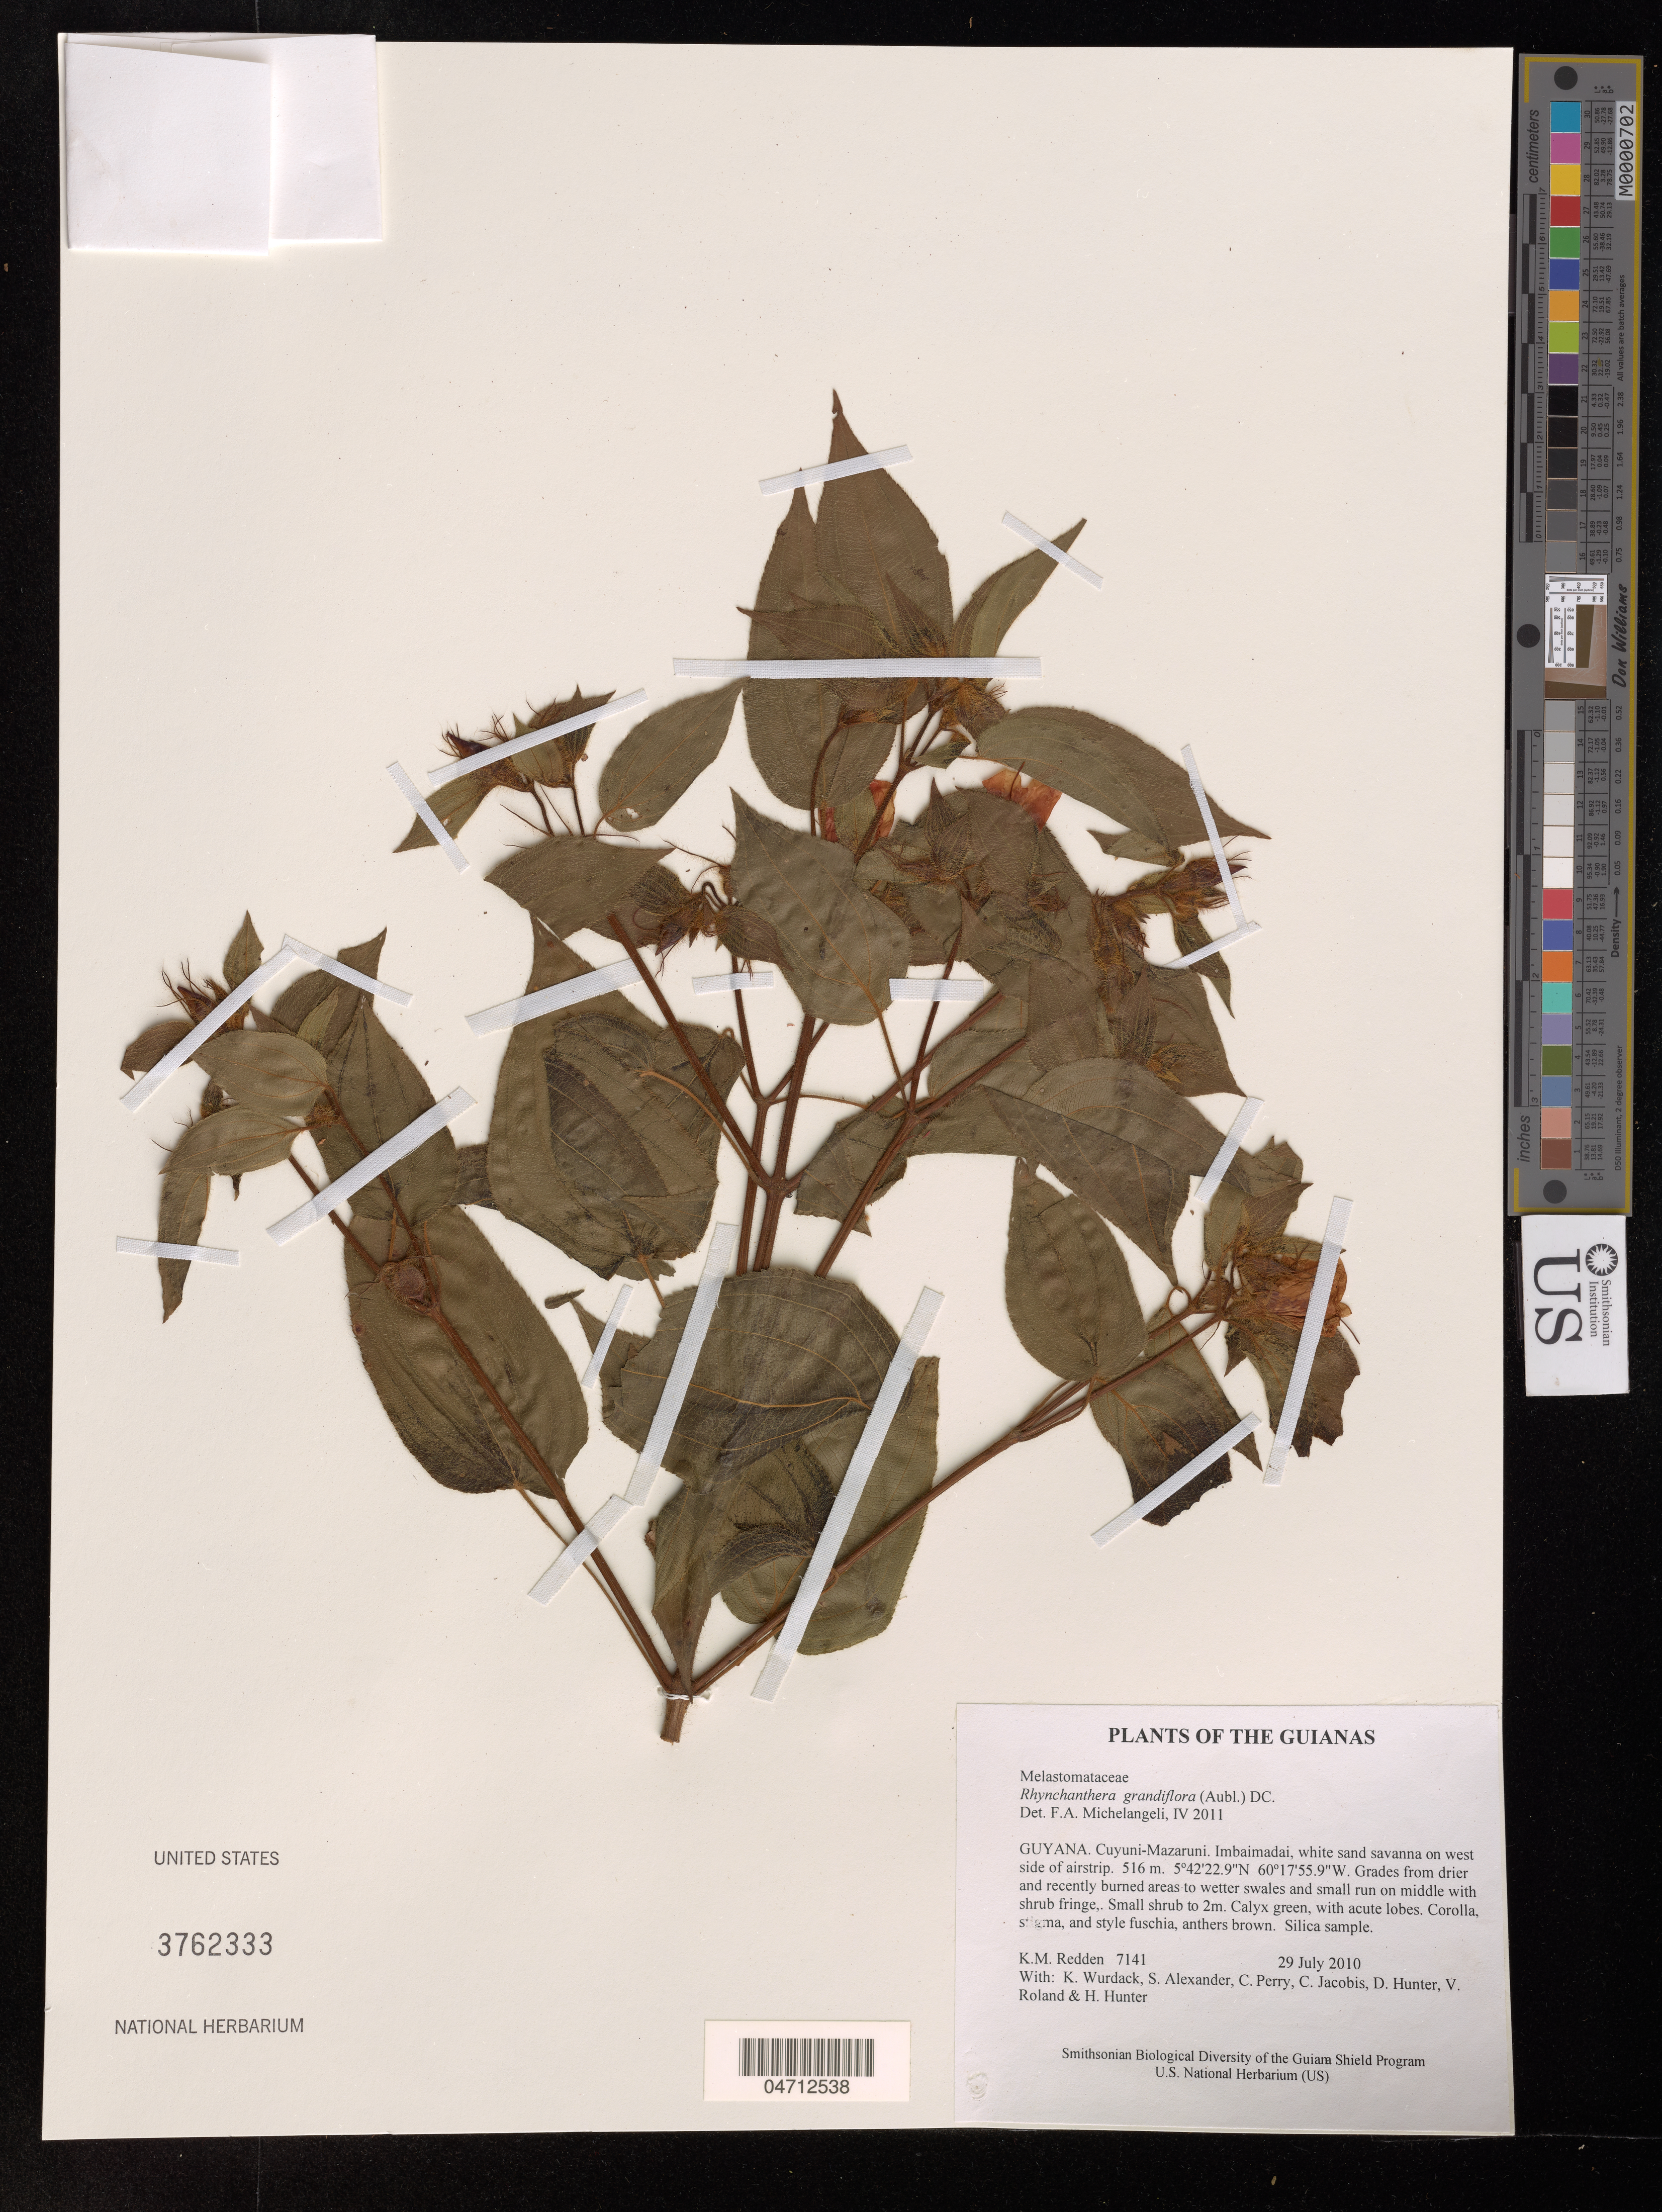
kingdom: Plantae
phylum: Tracheophyta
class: Magnoliopsida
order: Myrtales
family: Melastomataceae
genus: Rhynchanthera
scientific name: Rhynchanthera grandiflora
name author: (Aubl.) DC.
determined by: Michelangeli, F. A.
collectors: K. M. Redden, K. Wurdack, S. N. Alexander, C. Perry, C. Jacobis, D. Hunter, V. Roland & H. Hunter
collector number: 7141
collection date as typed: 29 July 2010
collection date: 2010-07-29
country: Guyana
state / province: Cuyuni-Mazaruni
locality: Imbaimadai, white sand savanna on west side of airstrip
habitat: Grades from drier and recently burned areas to wetter swales and small run on middle with shrub fringe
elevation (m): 516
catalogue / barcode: US 3762333